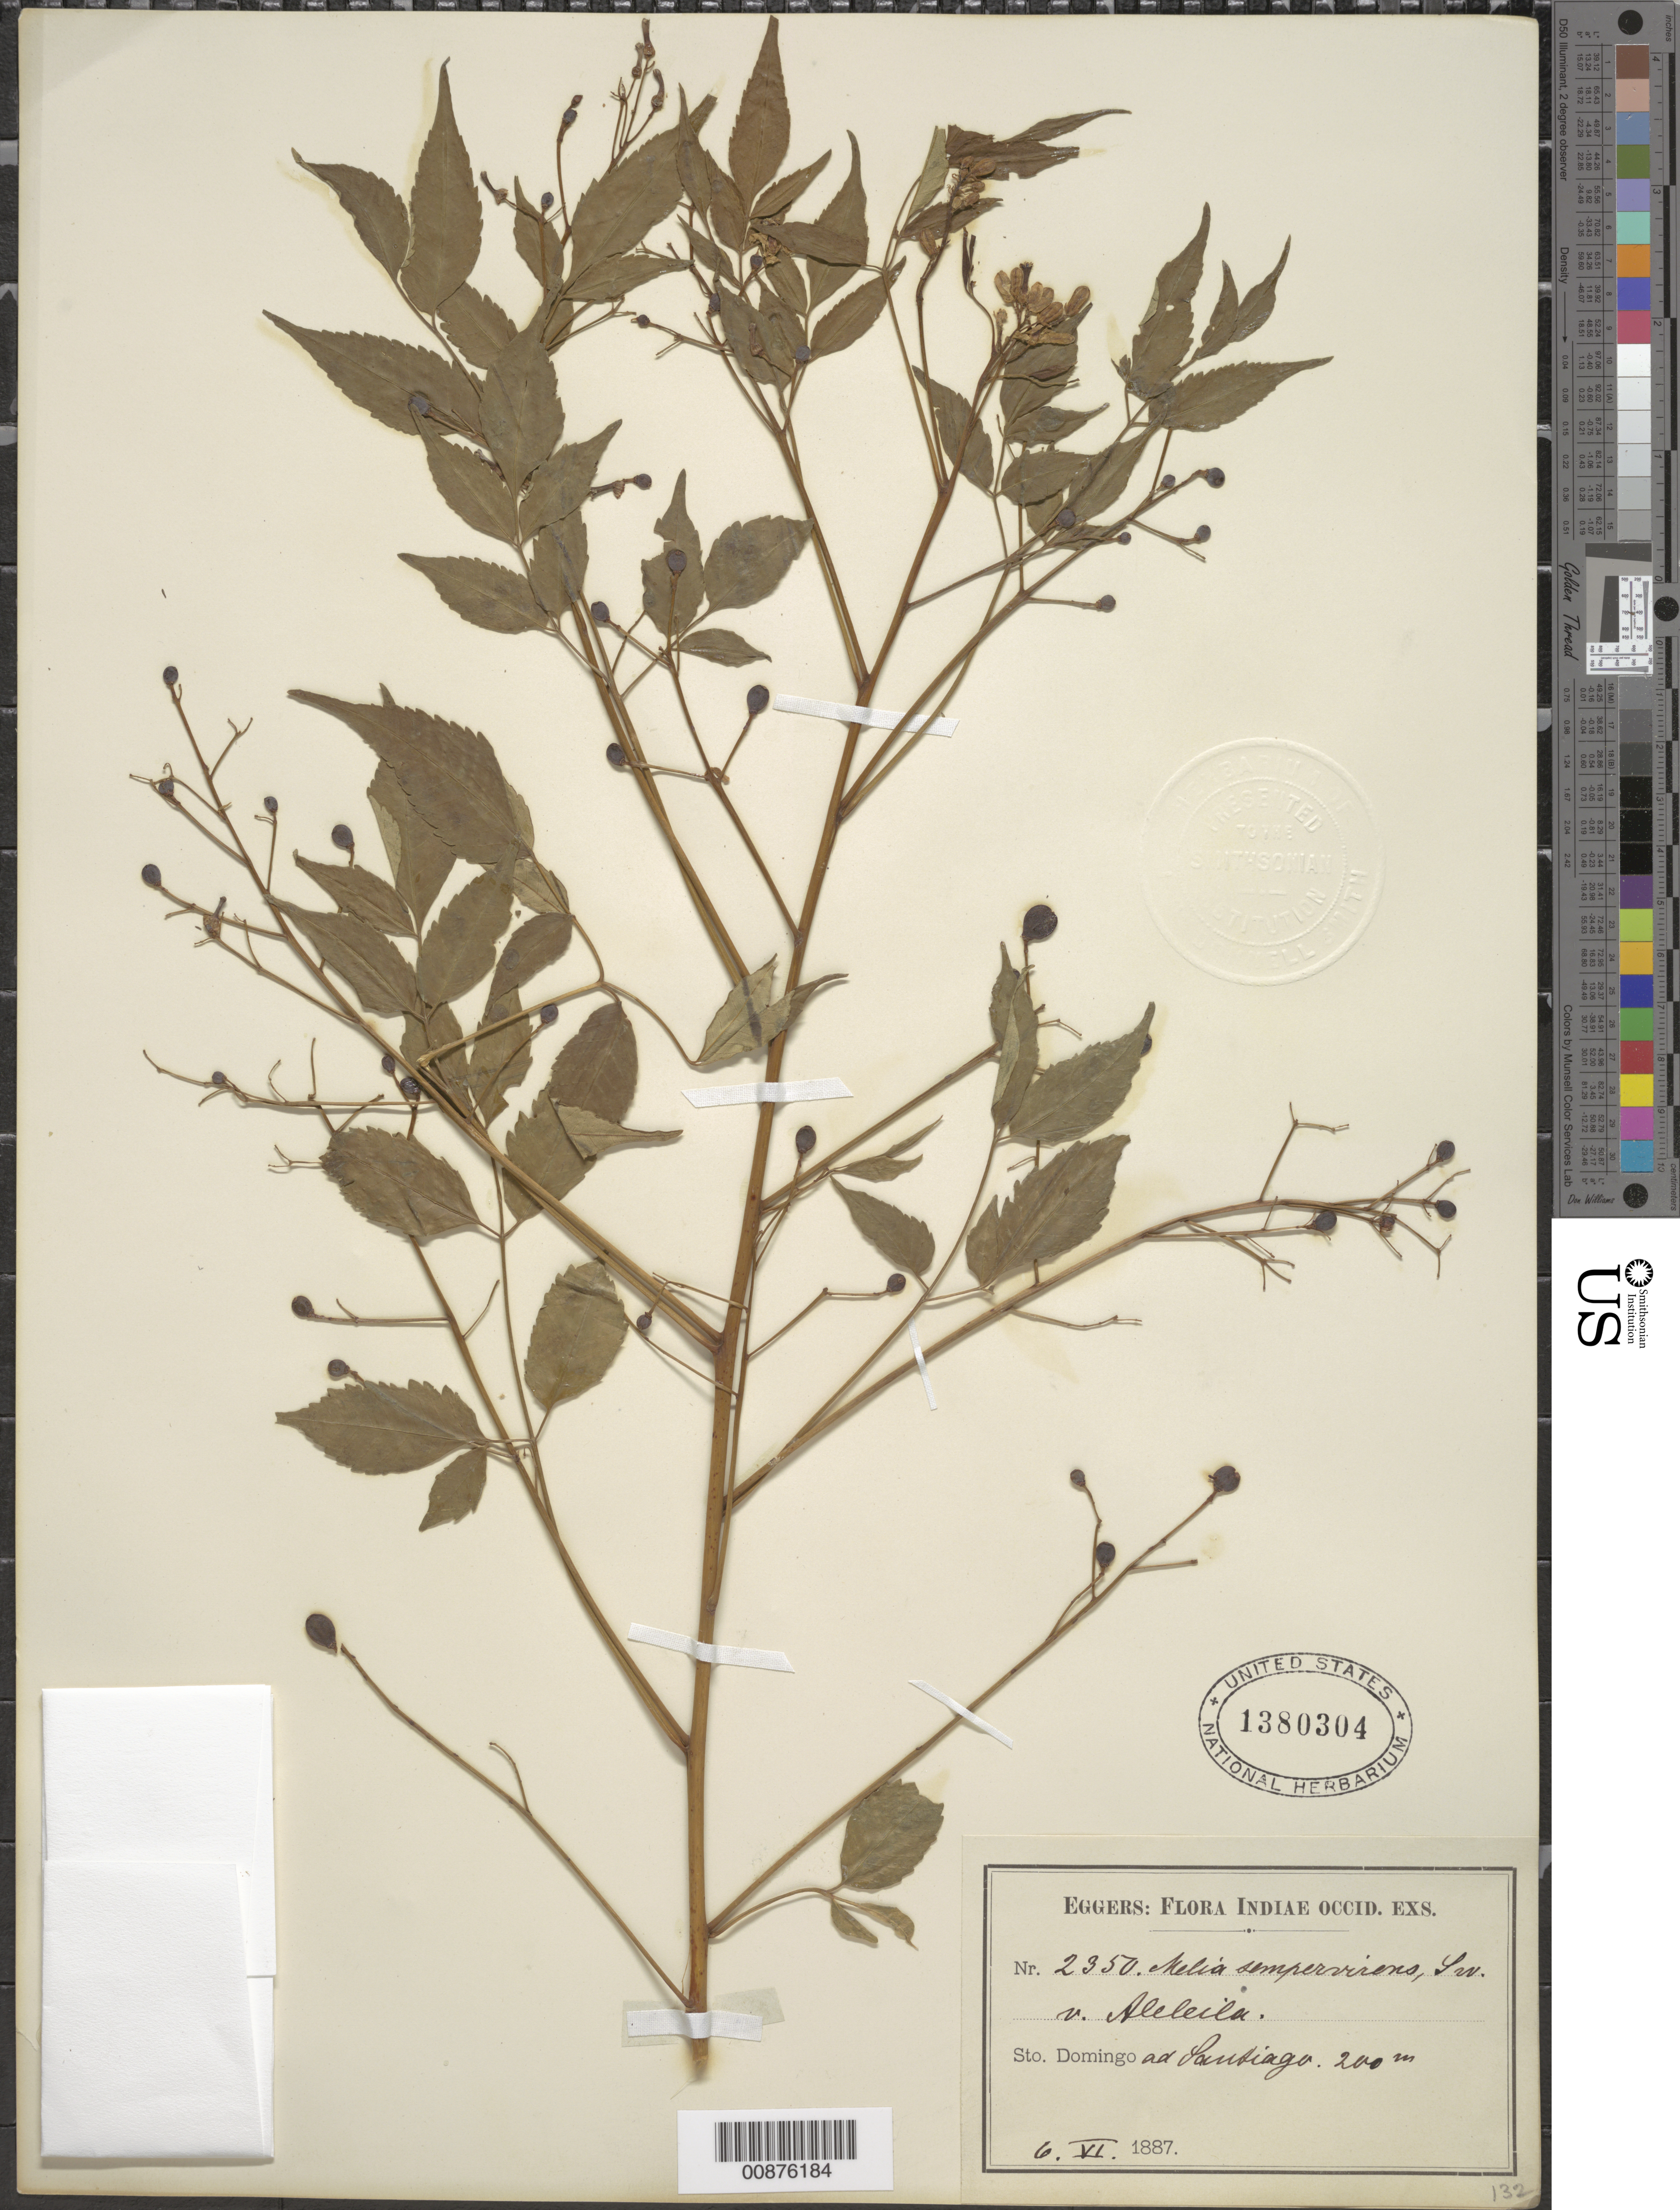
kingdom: Plantae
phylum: Tracheophyta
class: Magnoliopsida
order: Sapindales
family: Meliaceae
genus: Melia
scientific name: Melia azedarach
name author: L.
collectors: H. F. A. von Eggers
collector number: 2350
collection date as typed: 06 Jun 1887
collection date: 1887-06-06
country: Dominican Republic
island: Hispaniola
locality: Santiago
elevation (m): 200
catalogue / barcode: US 1380304